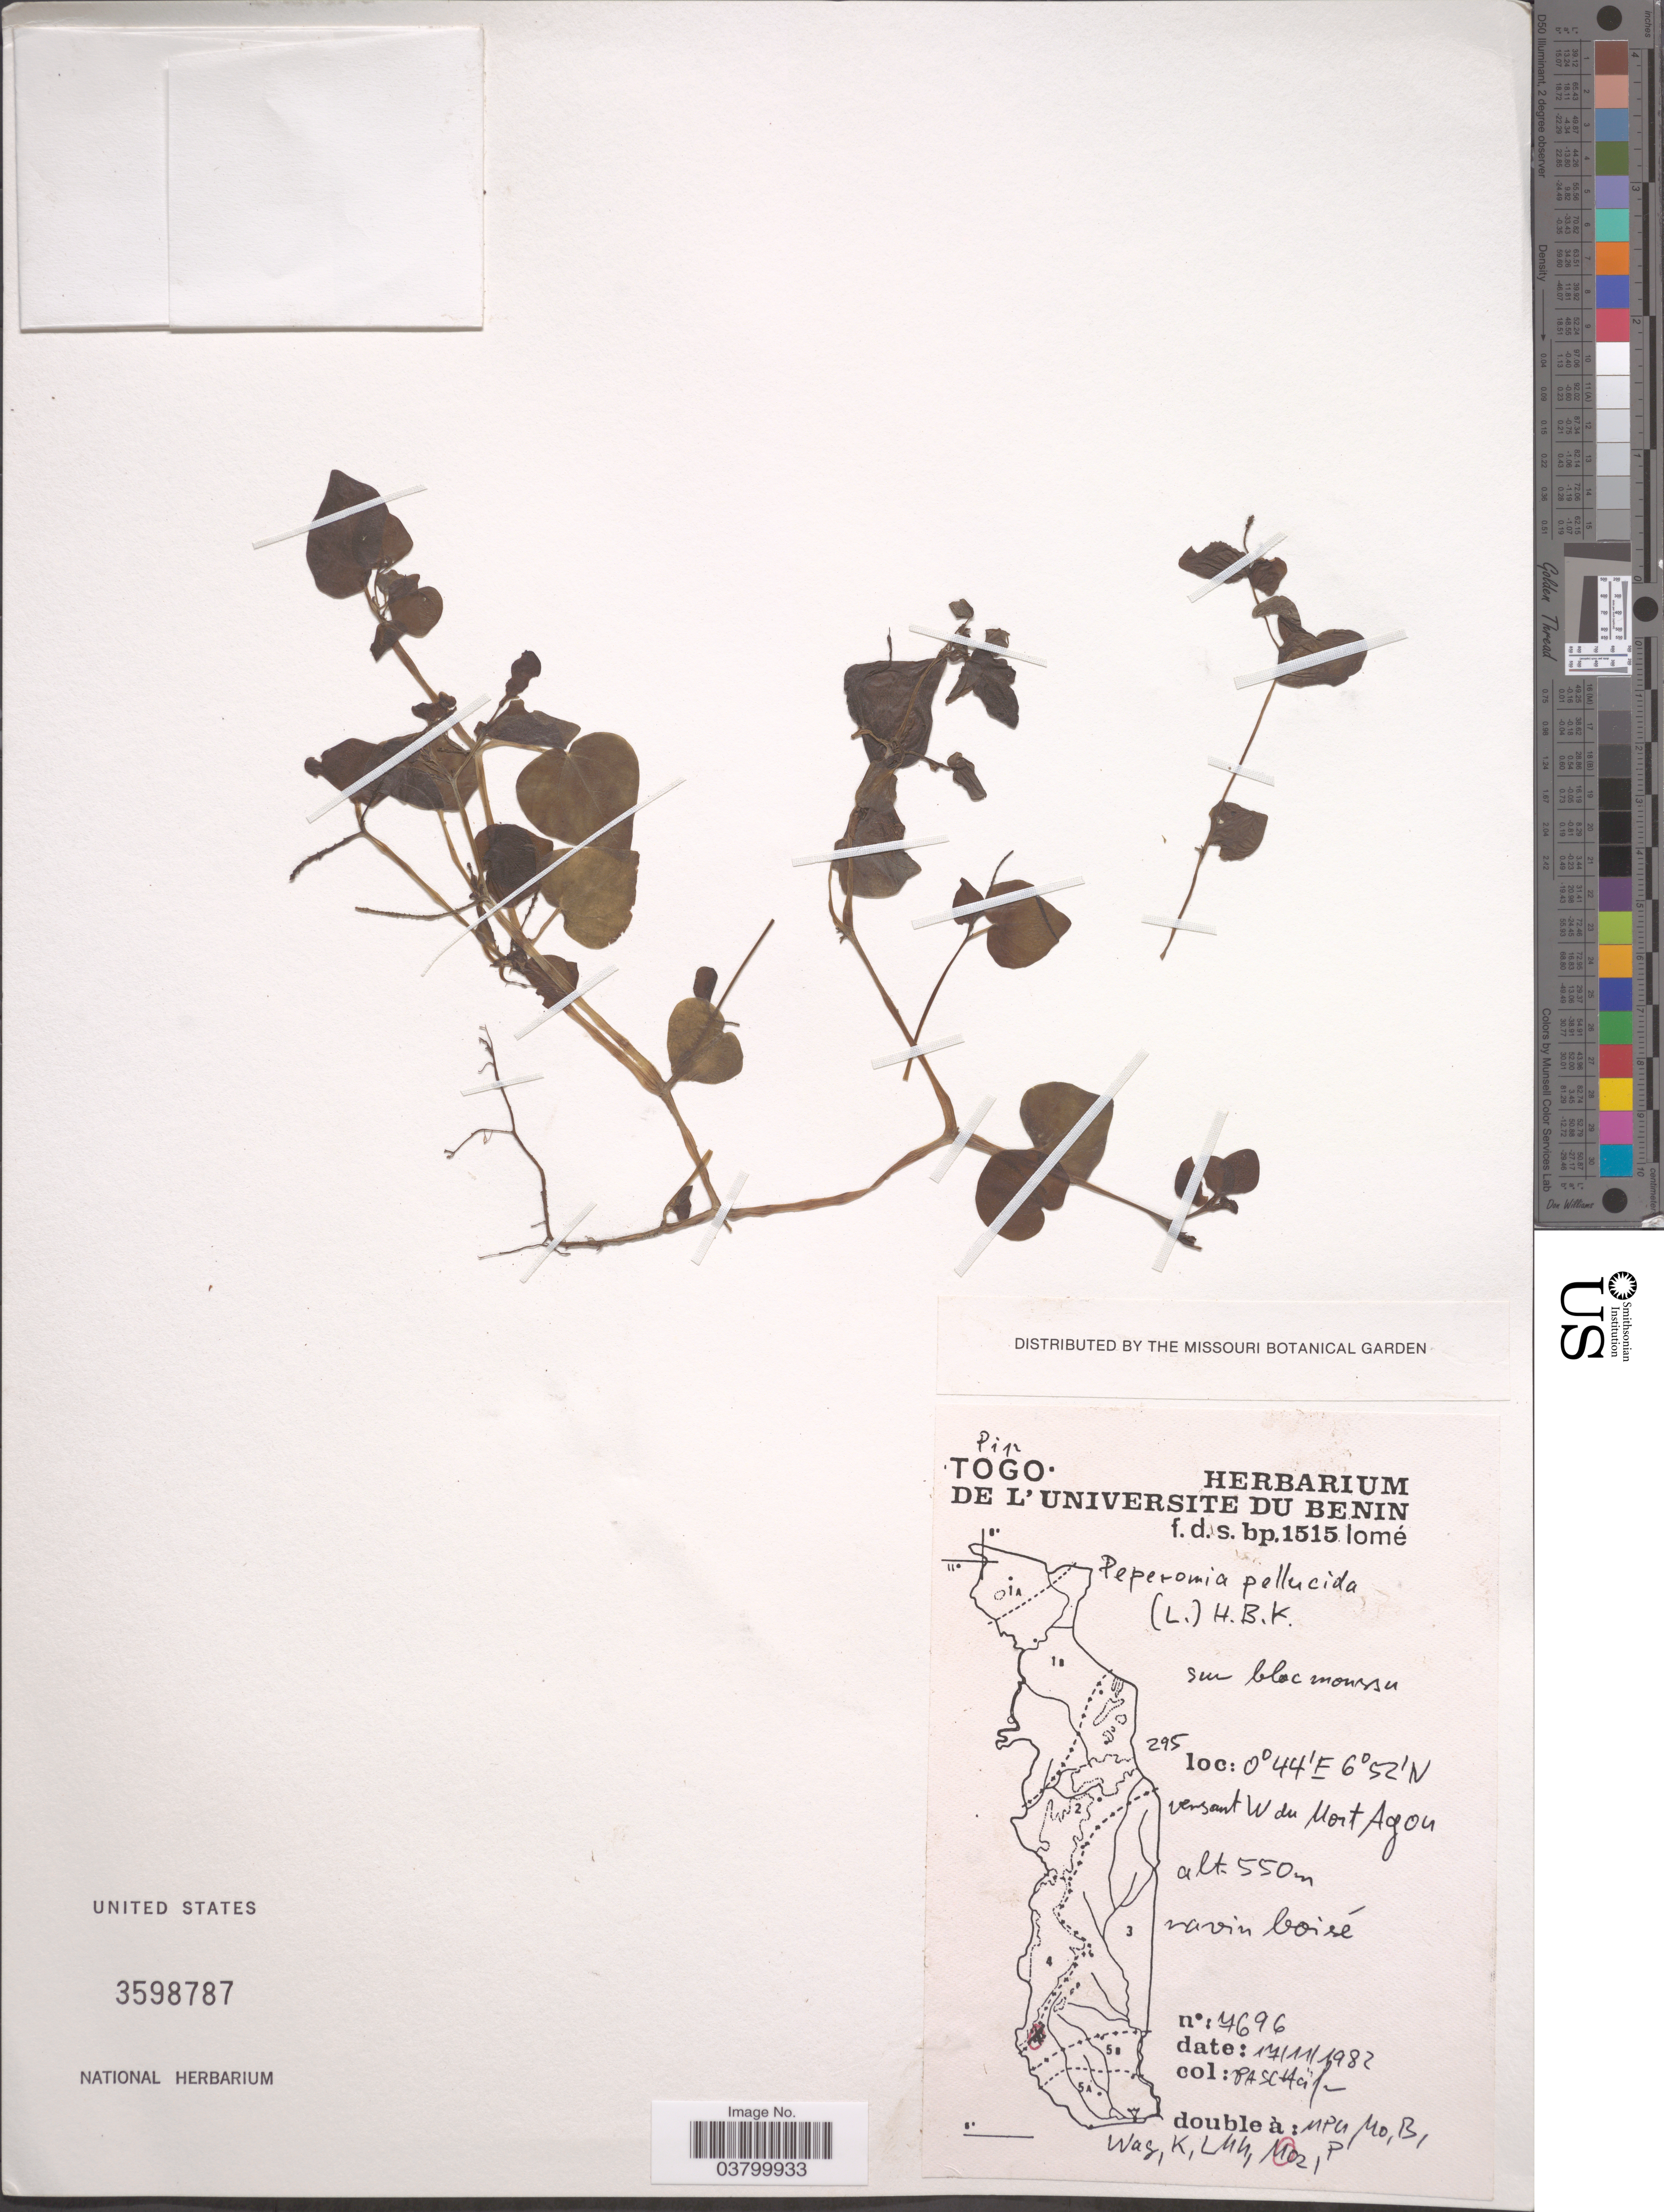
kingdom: Plantae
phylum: Tracheophyta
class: Magnoliopsida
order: Piperales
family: Piperaceae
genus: Peperomia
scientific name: Peperomia pellucida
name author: (L.) Kunth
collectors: P. A. Schäfer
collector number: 7696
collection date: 1982-11-17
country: Togo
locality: Versant W du Mont Agou.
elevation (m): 550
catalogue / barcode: US 3598787